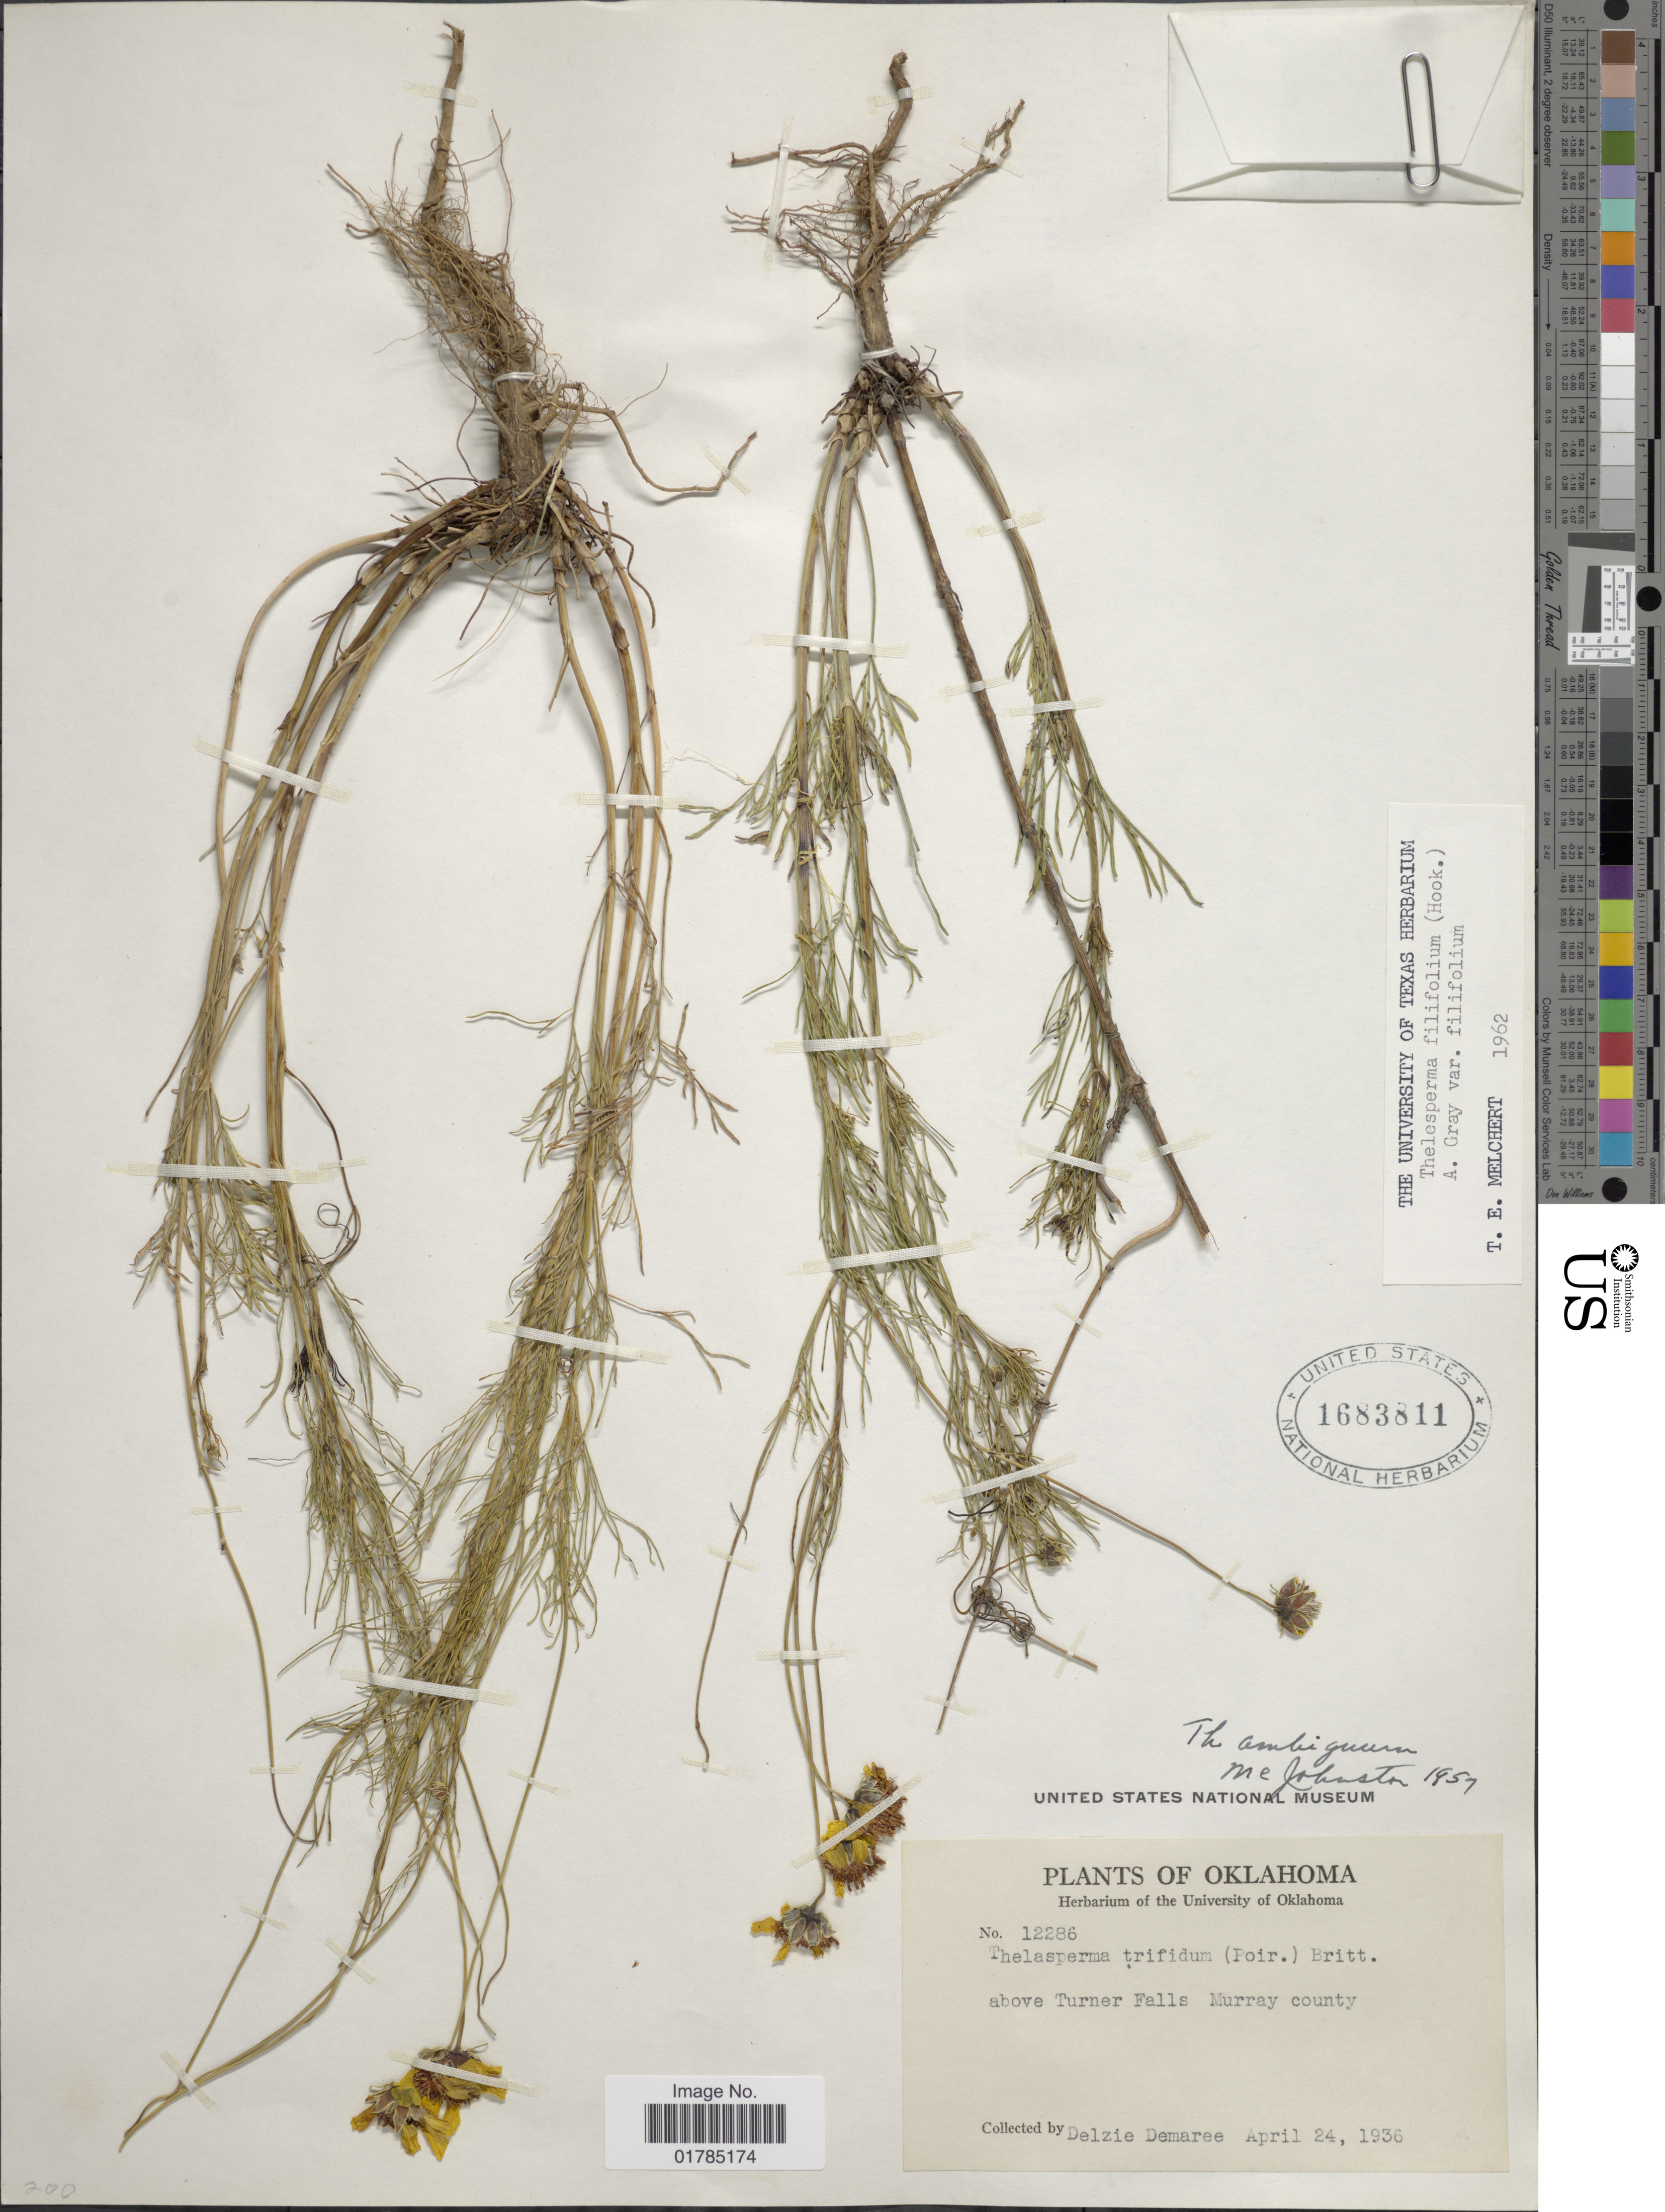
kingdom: Plantae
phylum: Tracheophyta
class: Magnoliopsida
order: Asterales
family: Asteraceae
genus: Thelesperma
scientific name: Thelesperma filifolium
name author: (Hook.) A. Gray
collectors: D. Demaree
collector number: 12286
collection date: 1936-04-24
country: United States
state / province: Oklahoma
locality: Above Turner Falls Murray county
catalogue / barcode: US 1683811